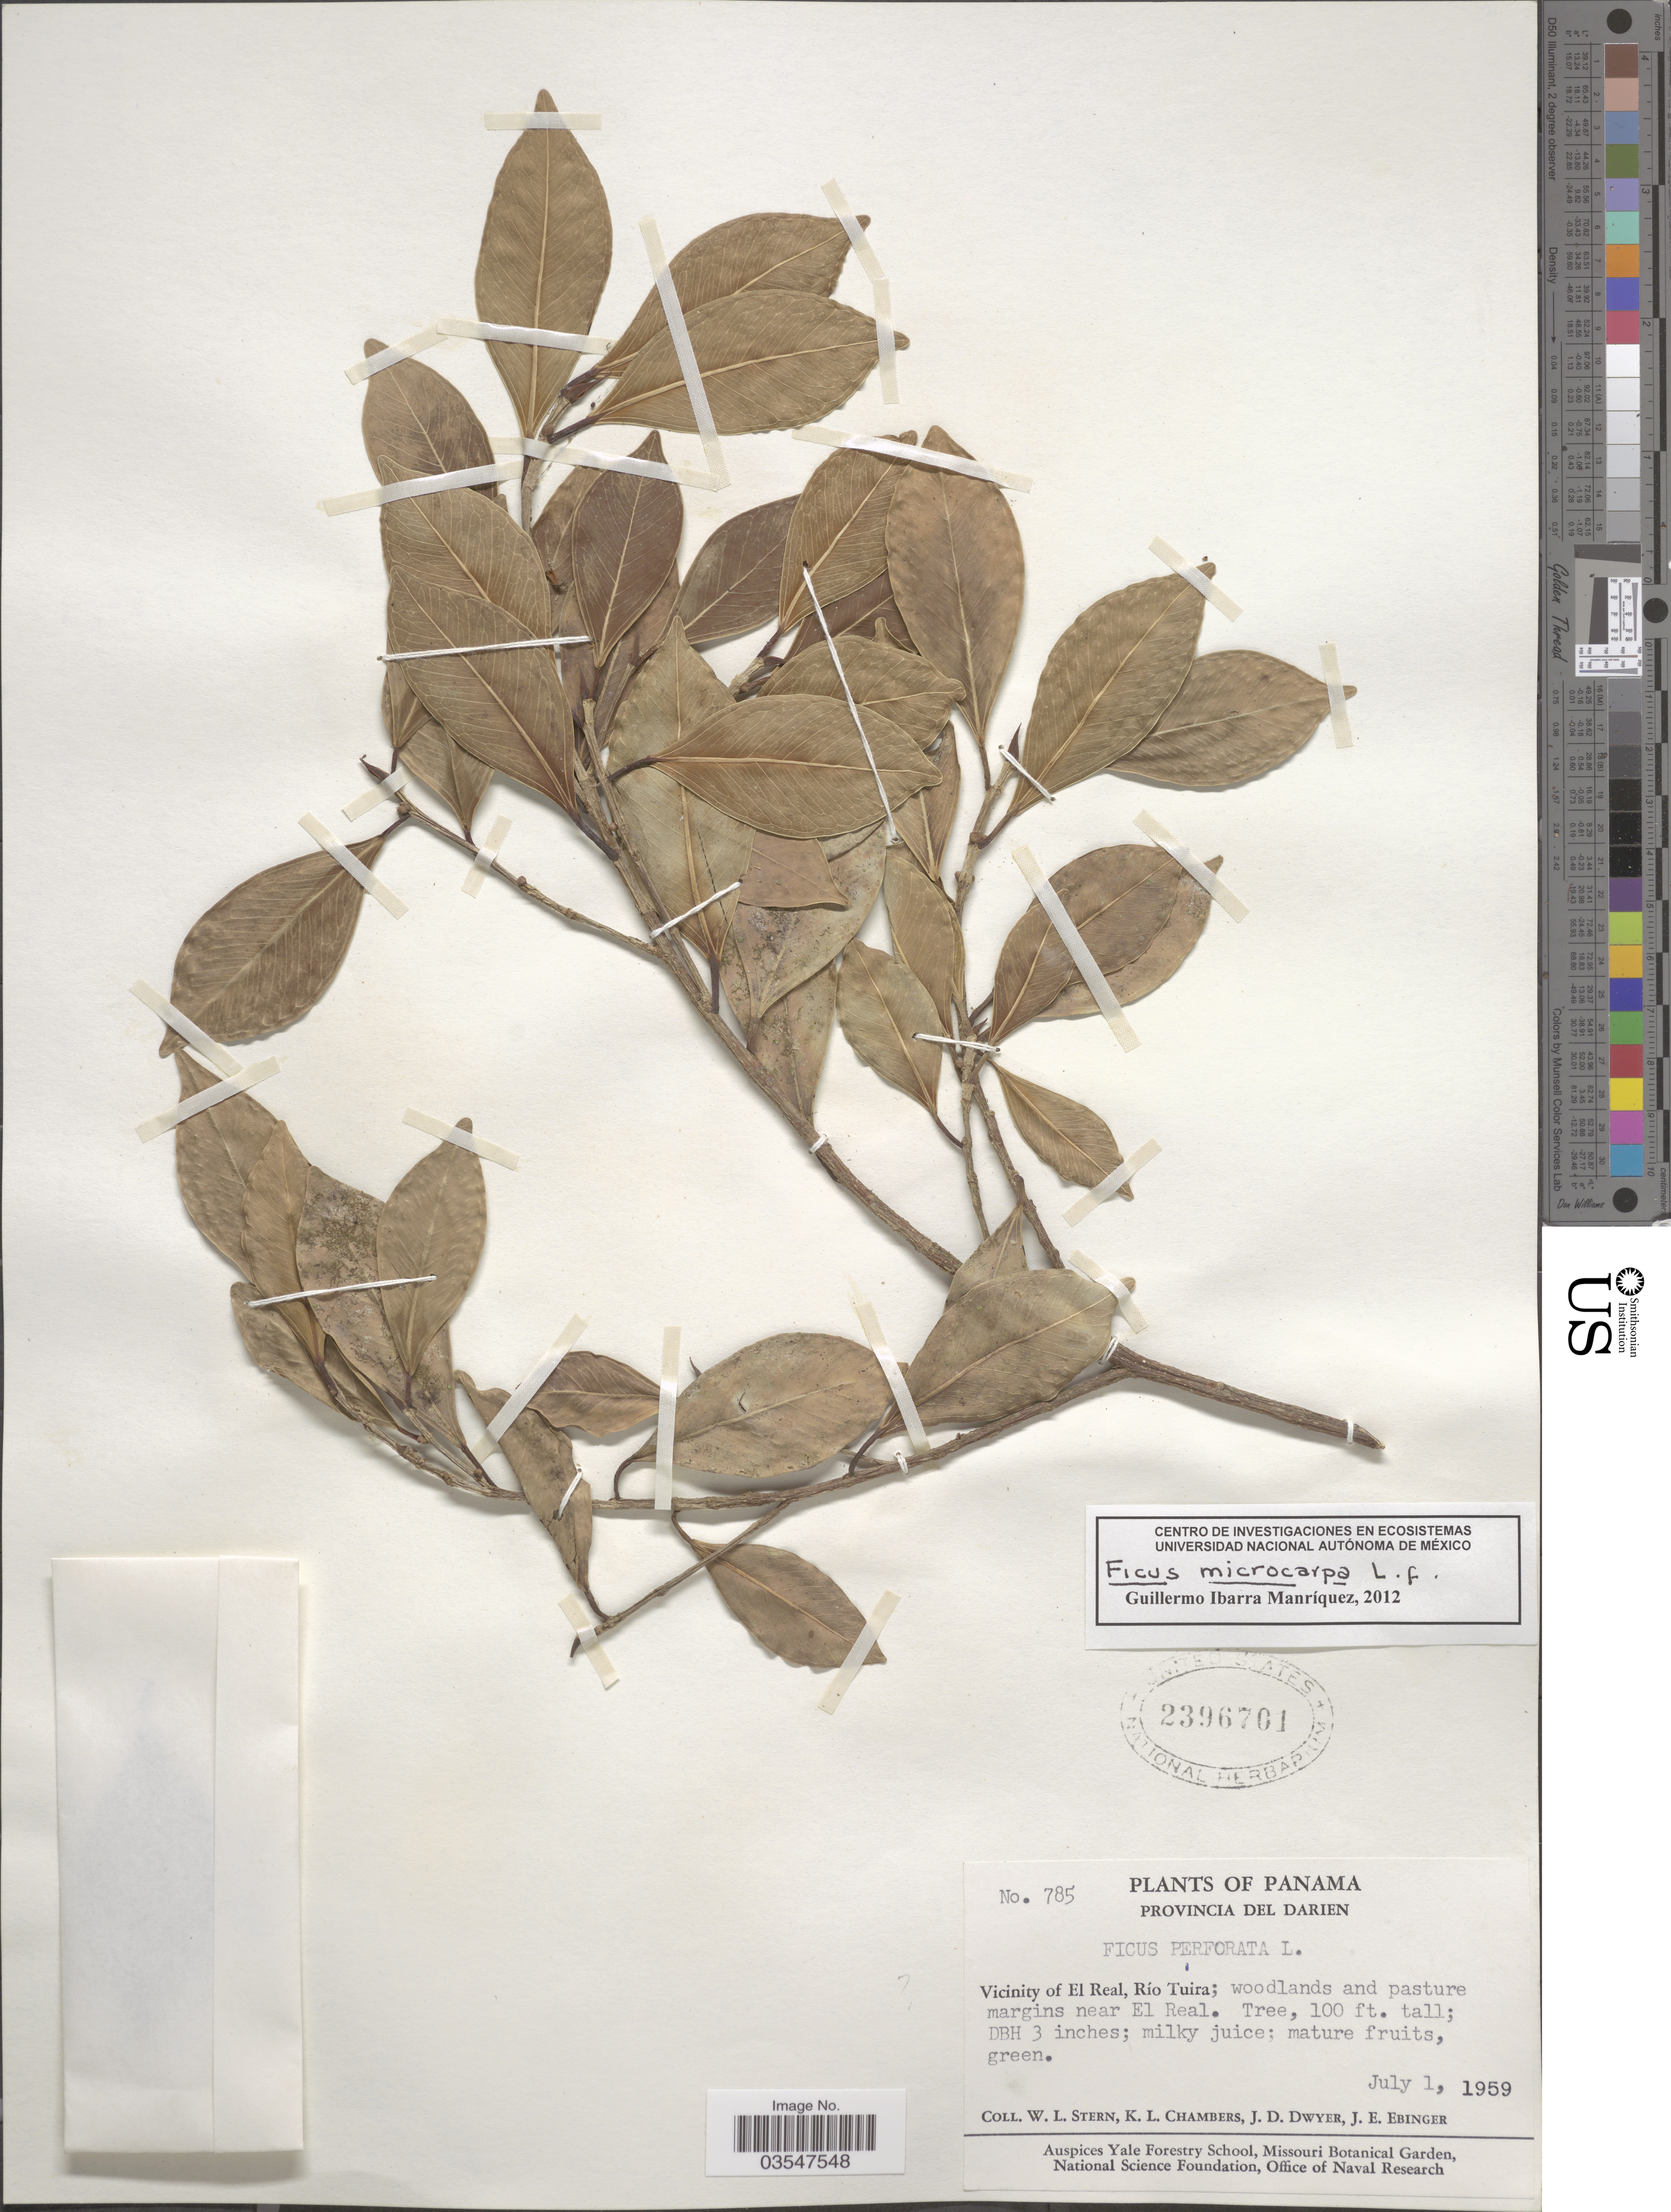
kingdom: Plantae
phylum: Tracheophyta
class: Magnoliopsida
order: Rosales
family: Moraceae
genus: Ficus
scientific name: Ficus microcarpa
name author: L. f.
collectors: W. L. Stern, K. Chambers, J. D. Dwyer & J. Ebinger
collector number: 785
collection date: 1959-07-01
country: Panama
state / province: Darien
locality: Vicinity of El Real, Río Tuira; woodlands and pasture margins near El Real.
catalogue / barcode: US 2396701